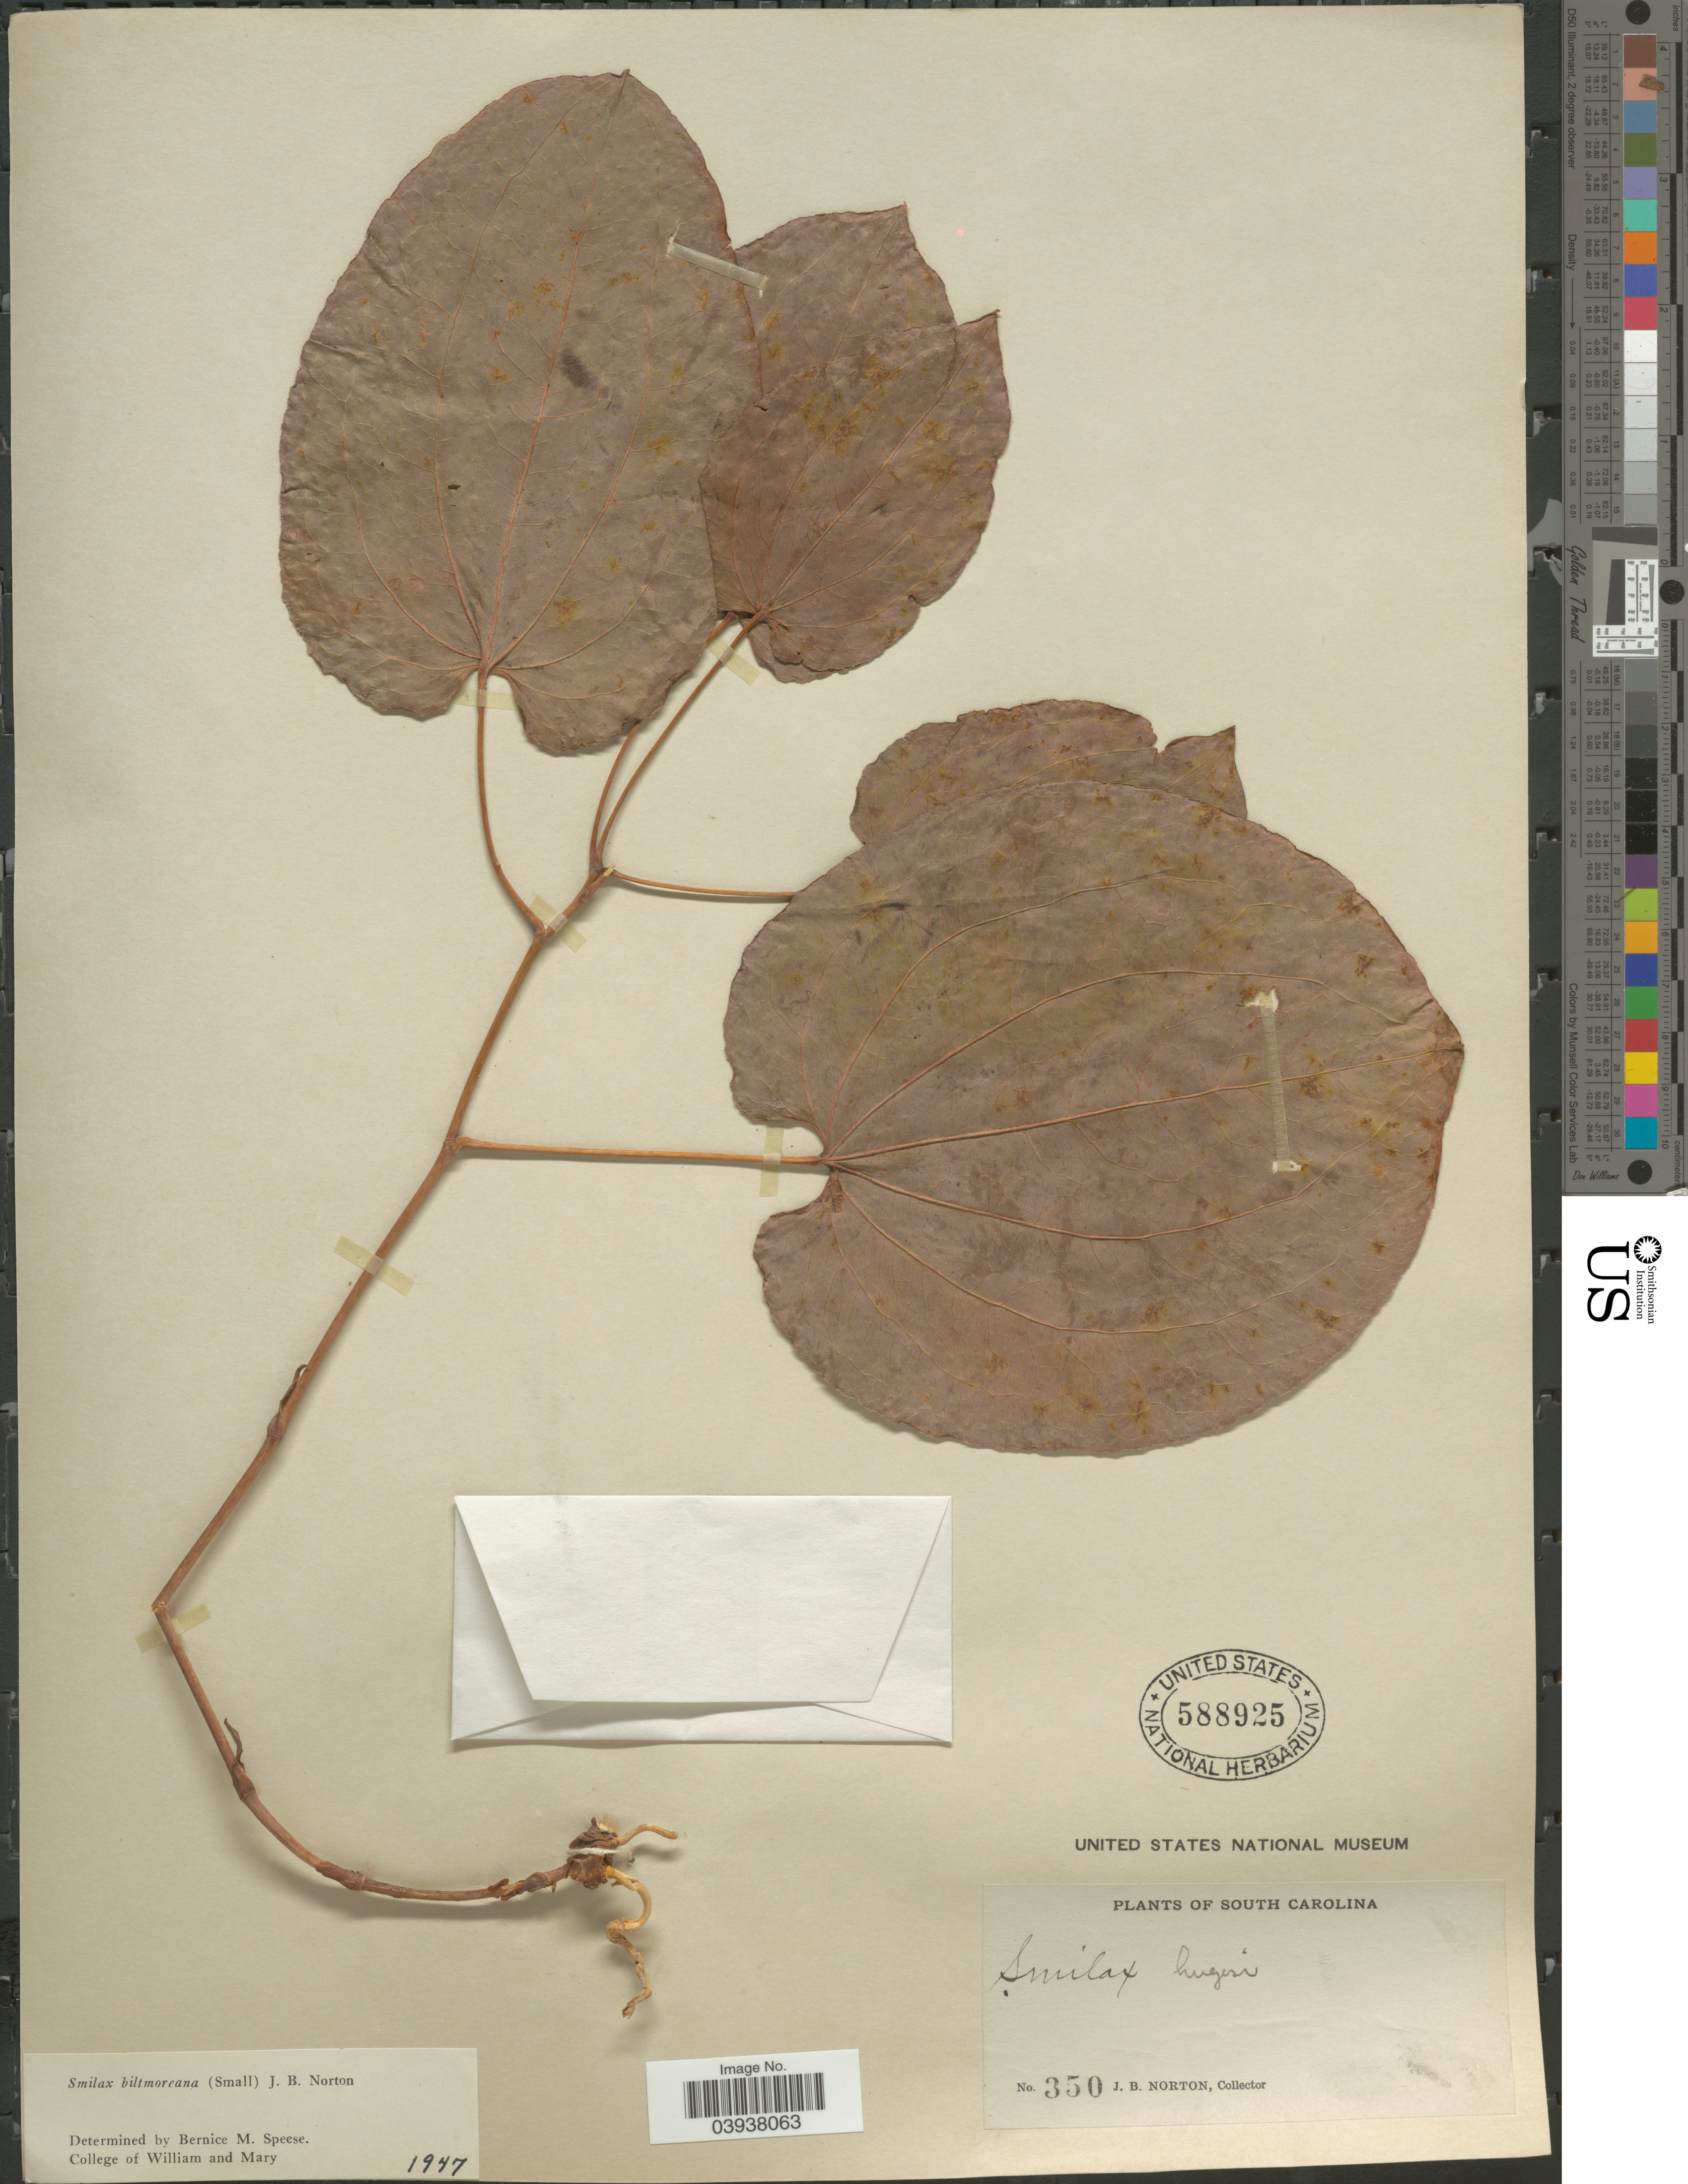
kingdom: Plantae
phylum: Tracheophyta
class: Liliopsida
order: Liliales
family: Smilacaceae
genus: Smilax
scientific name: Smilax biltmoreana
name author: (Small) J.B. Norton ex Pennell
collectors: J. B. Norton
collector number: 350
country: United States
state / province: South Carolina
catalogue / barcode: US 588925